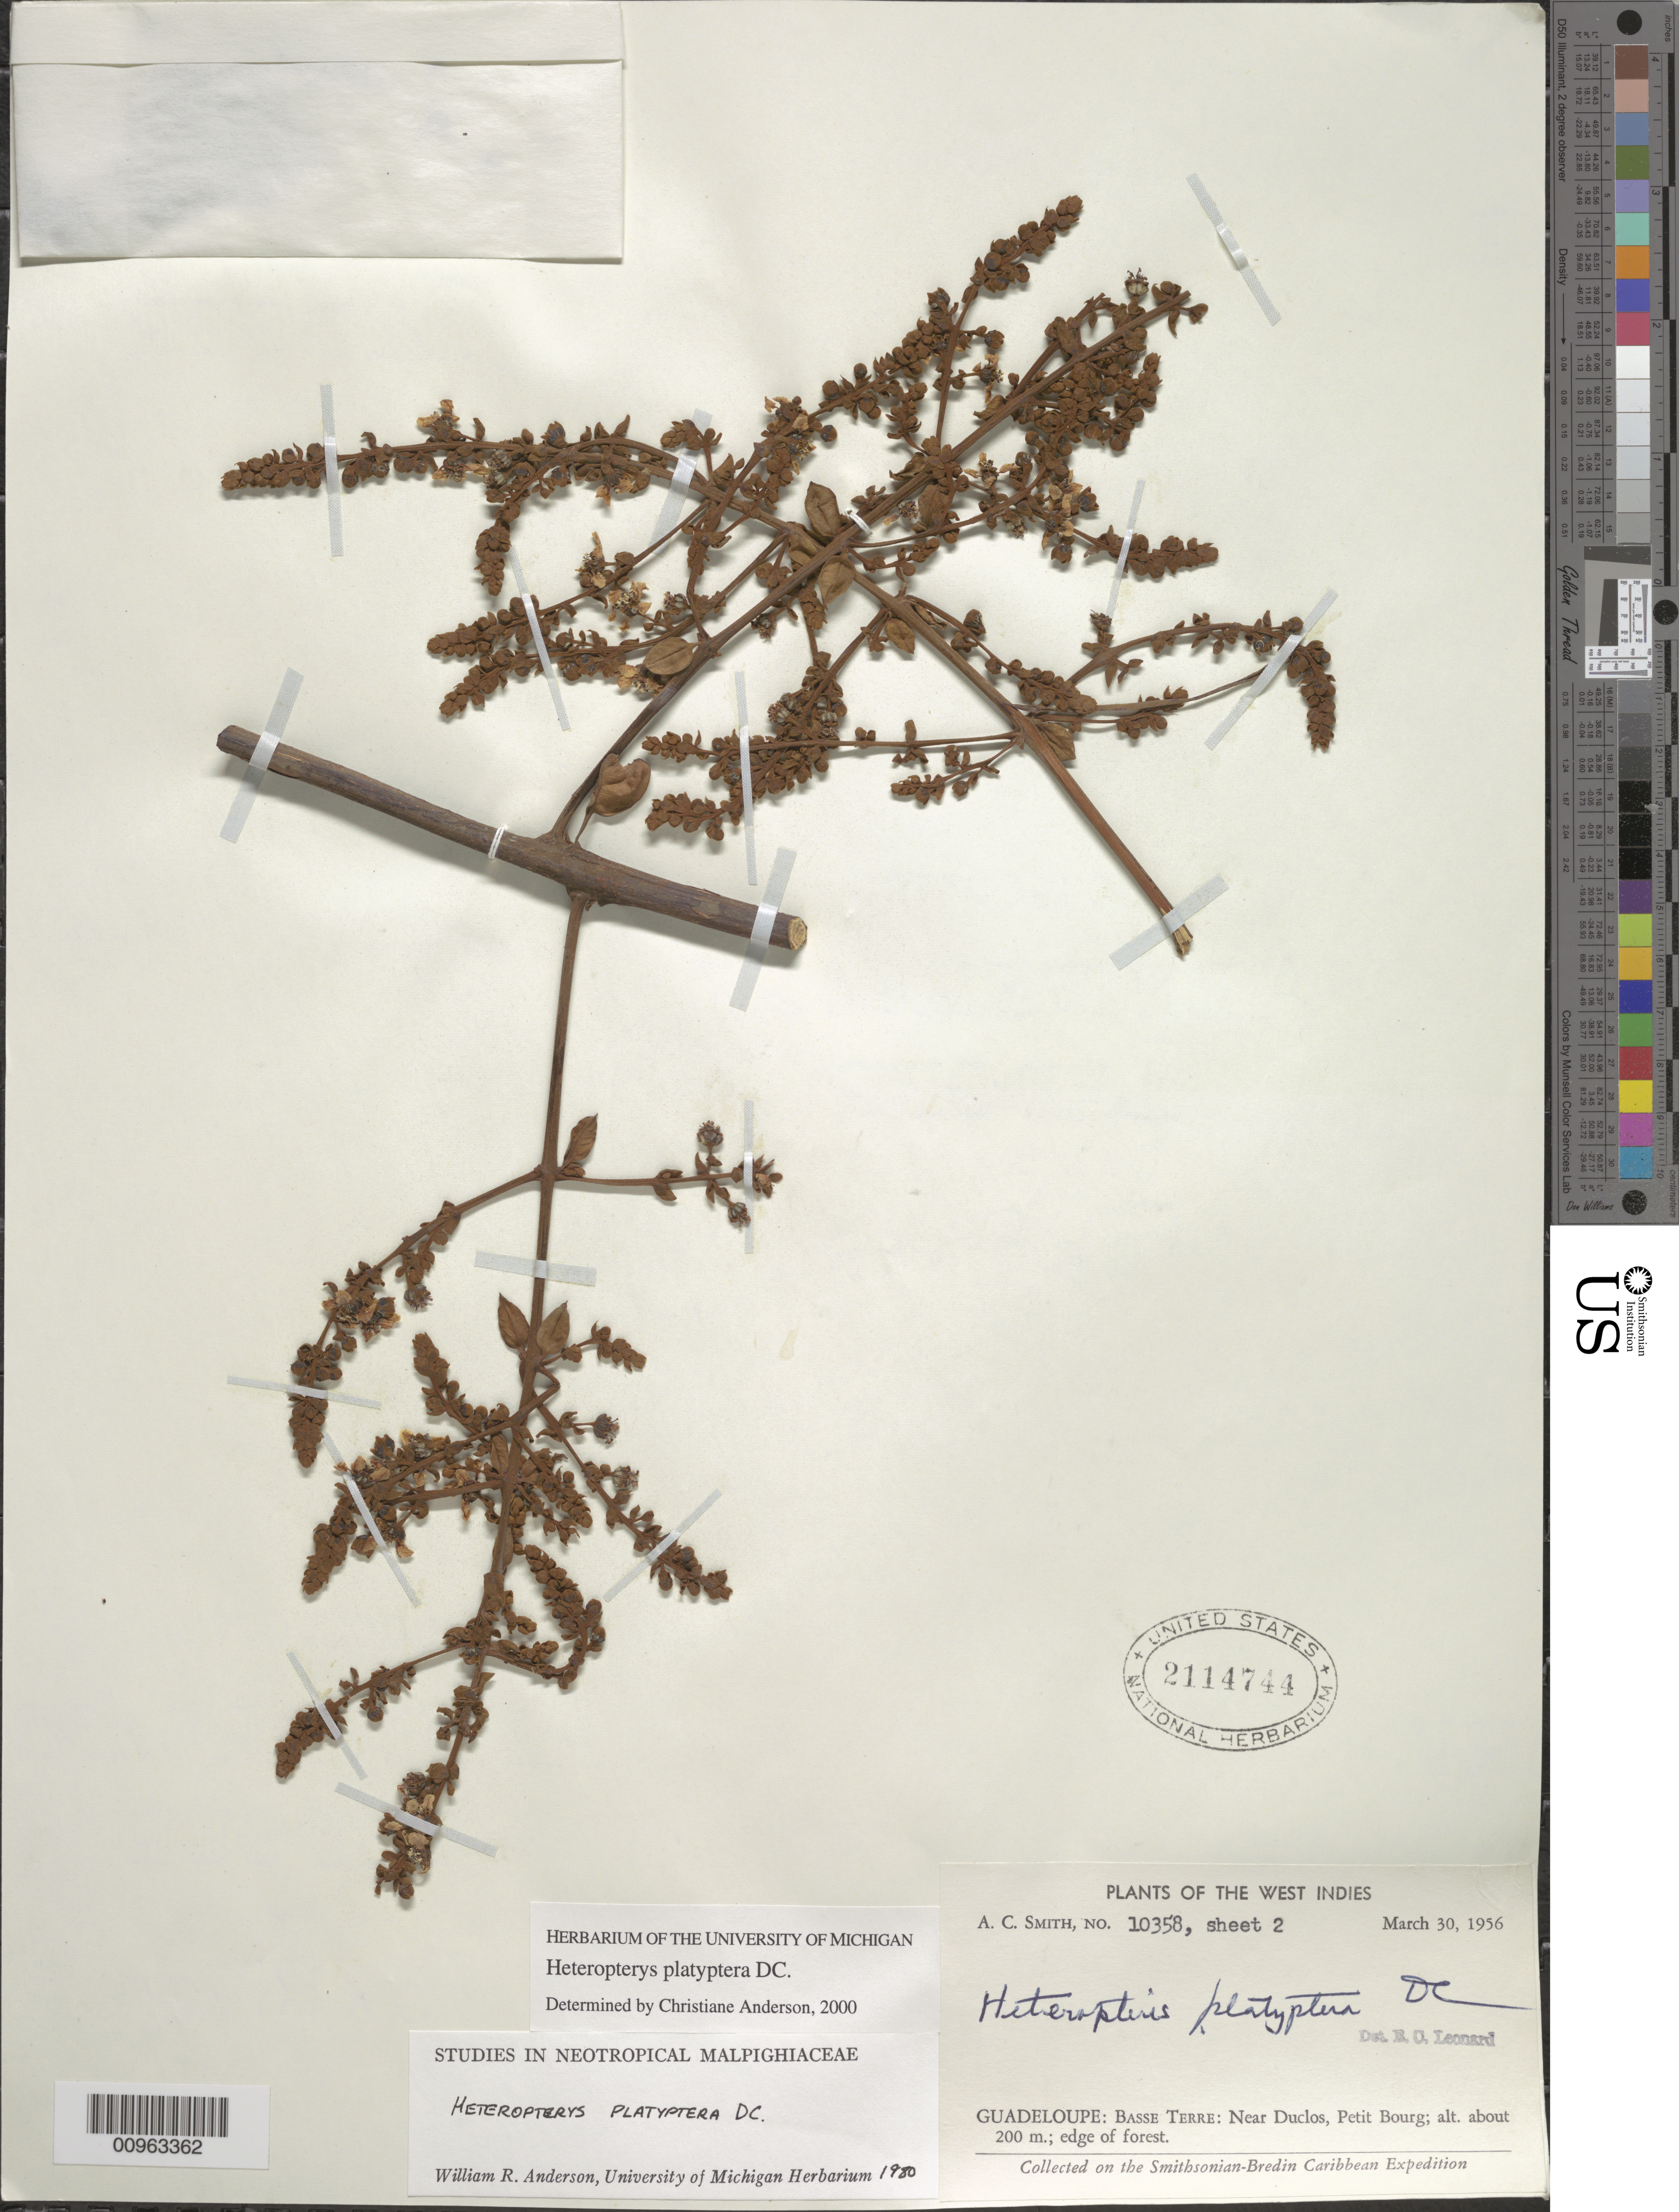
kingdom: Plantae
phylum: Tracheophyta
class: Magnoliopsida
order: Malpighiales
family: Malpighiaceae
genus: Heteropterys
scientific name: Heteropterys platyptera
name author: DC.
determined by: Anderson, C.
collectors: A. C. Smith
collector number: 10358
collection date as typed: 30 Mar 1956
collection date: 1956-03-30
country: Guadeloupe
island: Basse Terre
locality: Basse-Terre, near Duclos, Petit Bourg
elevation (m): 200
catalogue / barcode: US 2114744